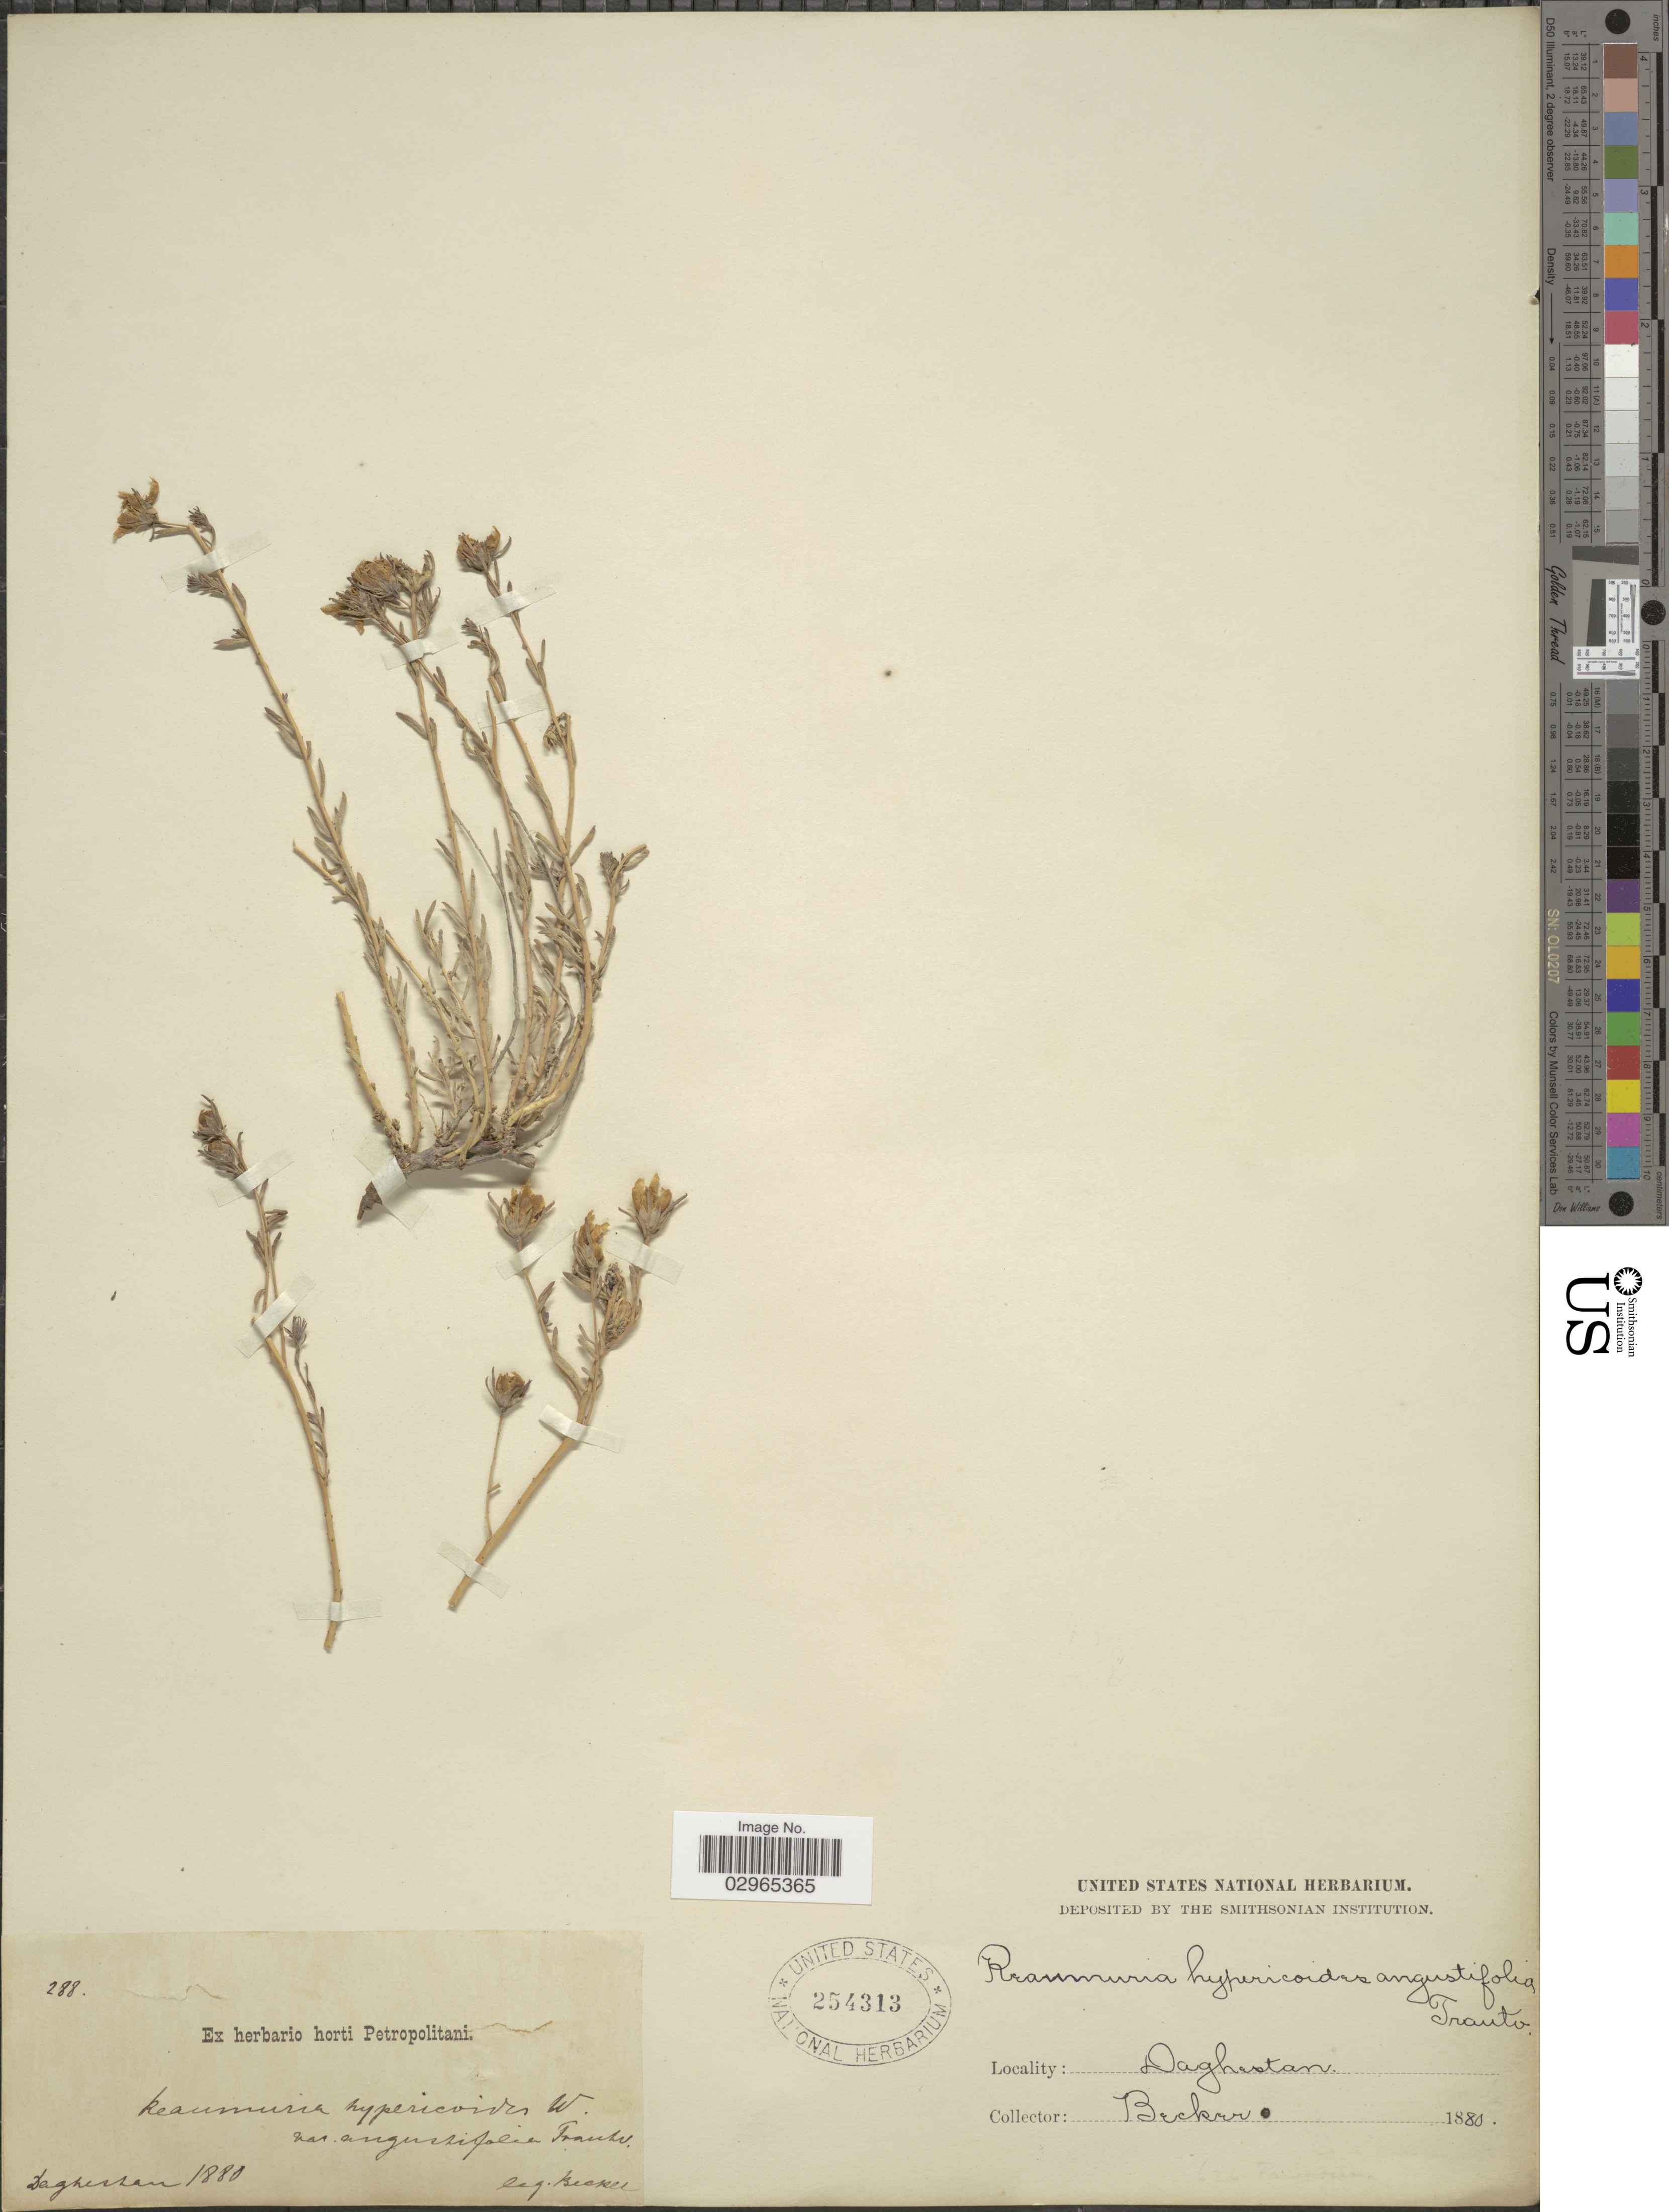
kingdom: Plantae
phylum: Tracheophyta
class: Magnoliopsida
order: Caryophyllales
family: Tamaricaceae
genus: Reaumuria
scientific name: Reaumuria hypericoides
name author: Willd.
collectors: -. Becker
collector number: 288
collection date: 1880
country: Russian Federation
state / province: Dagestan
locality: Daghestan.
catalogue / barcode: US 254313